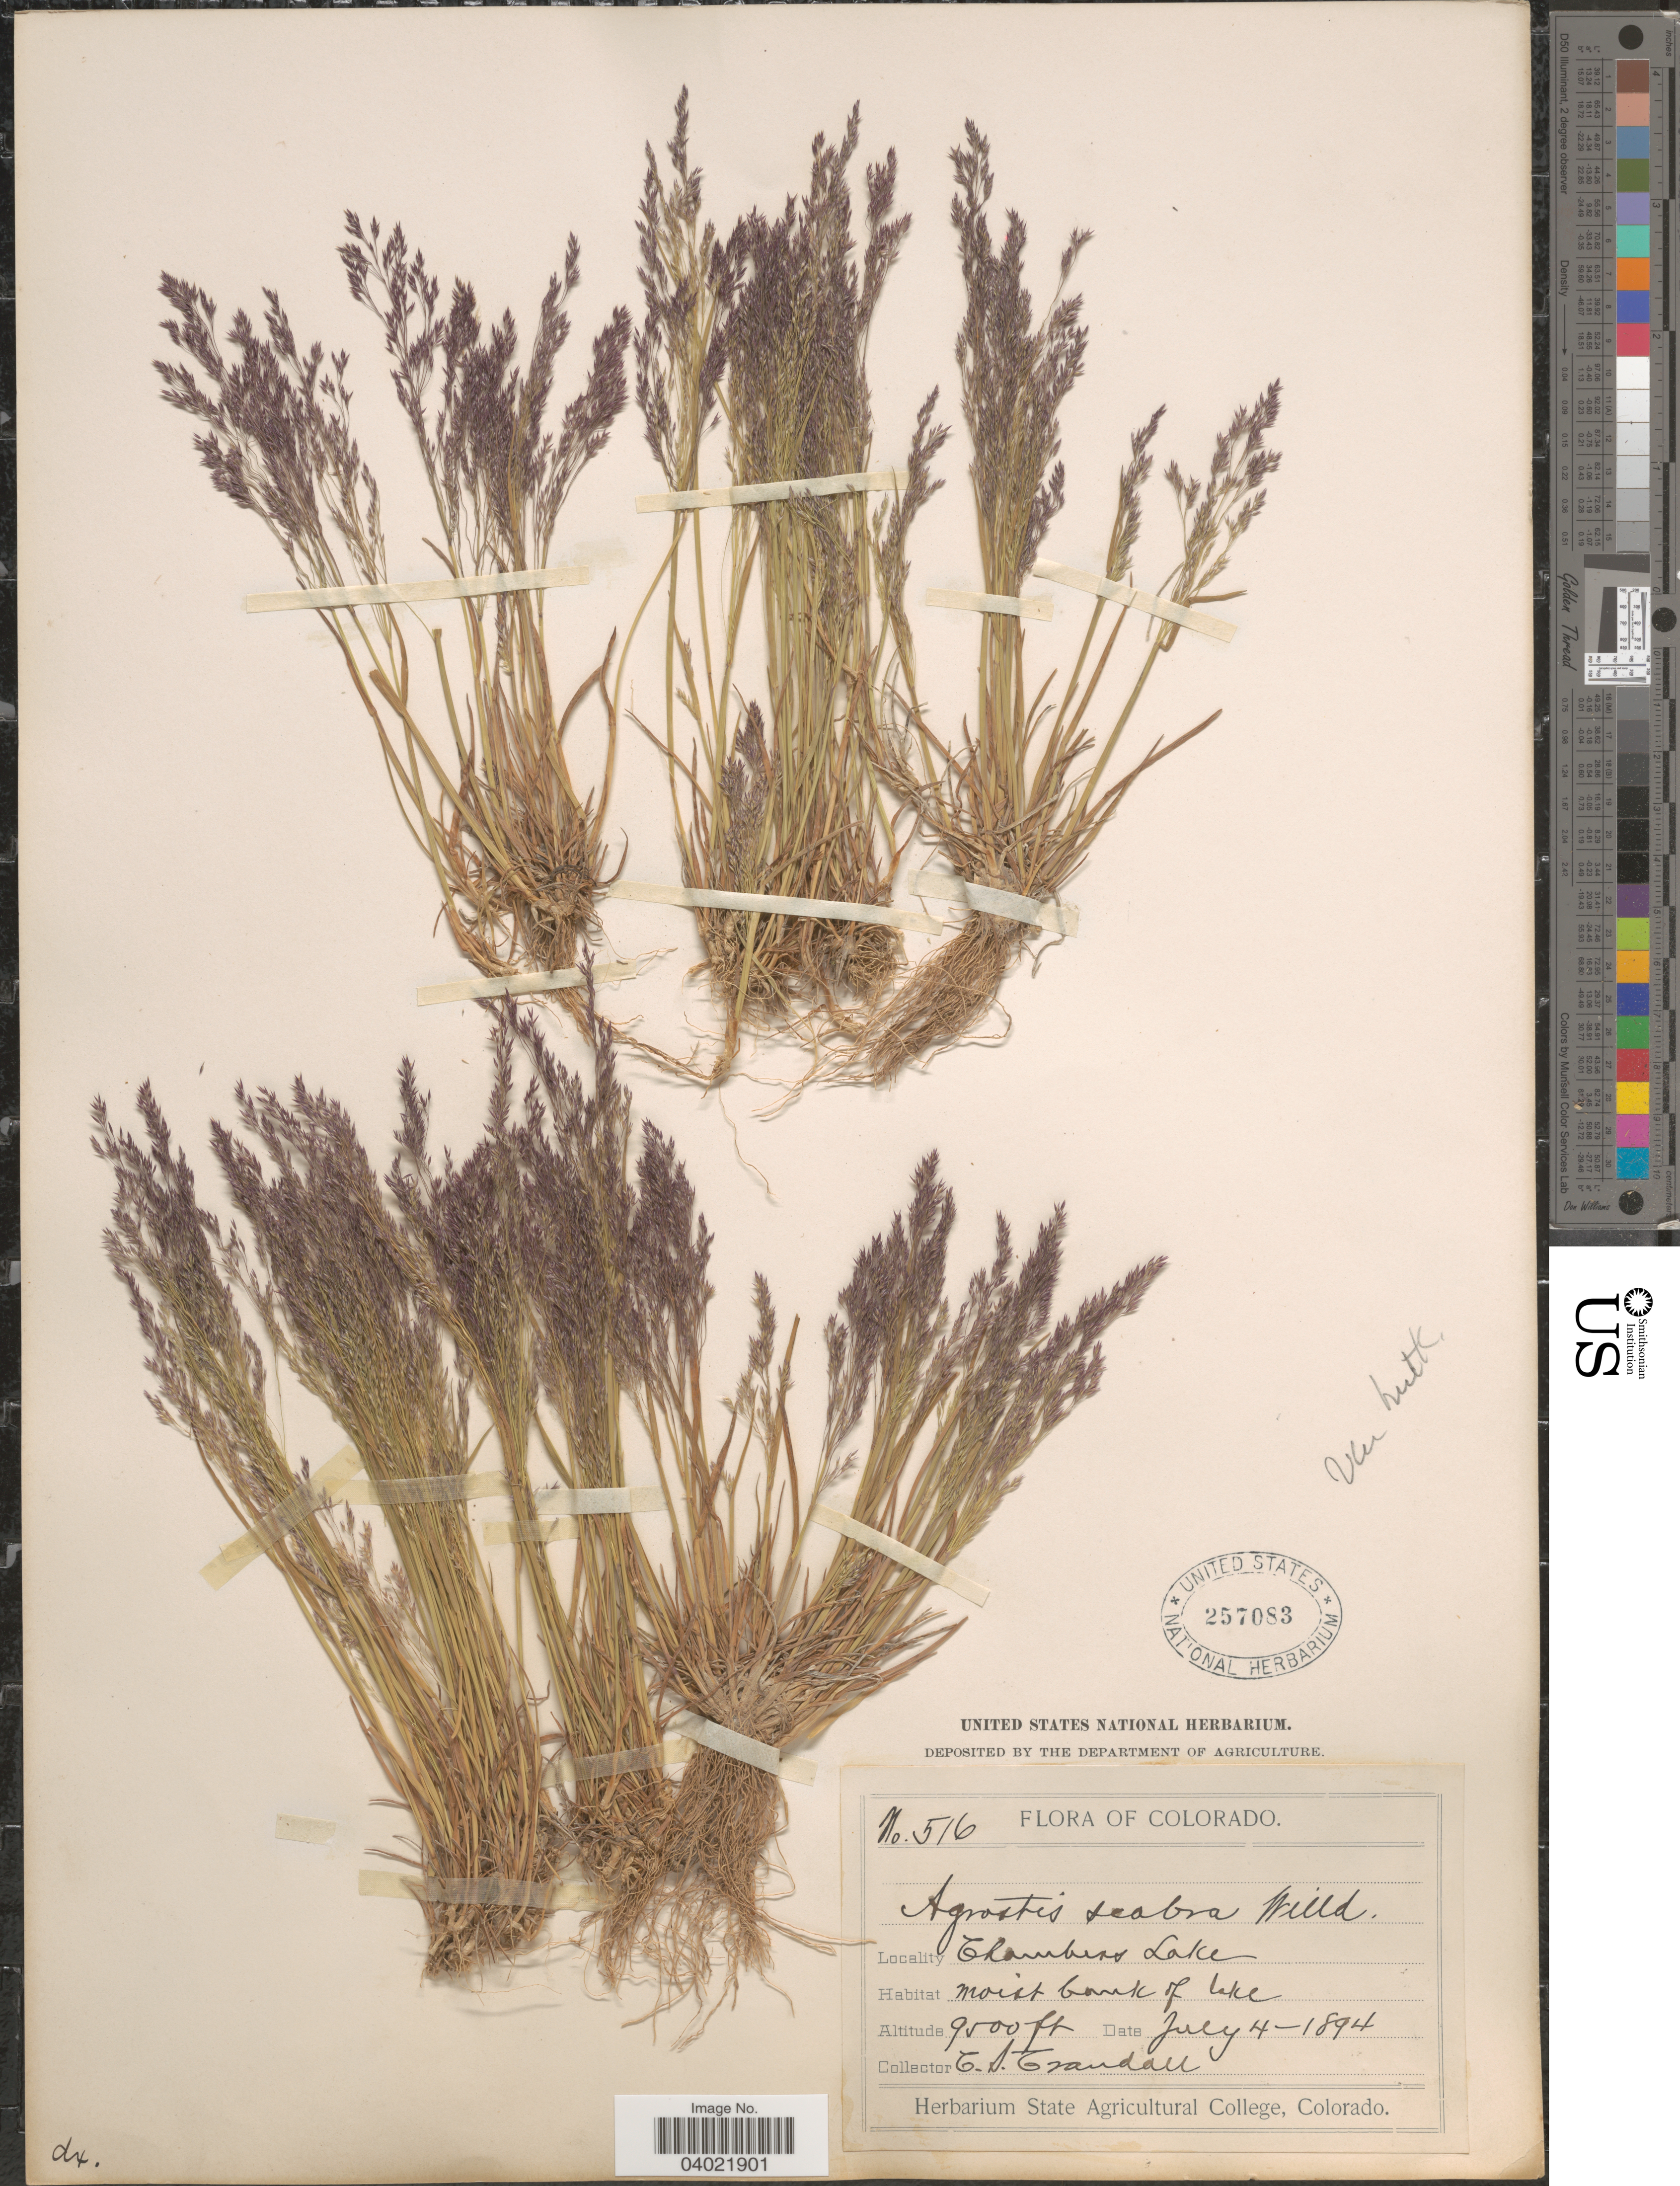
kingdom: Plantae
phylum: Tracheophyta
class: Liliopsida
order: Poales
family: Poaceae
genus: Agrostis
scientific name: Agrostis scabra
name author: Willd.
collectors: C. Crandall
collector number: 516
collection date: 1894-07-04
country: United States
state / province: Colorado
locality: Chambers Lake.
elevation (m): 2896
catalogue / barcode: US 257083